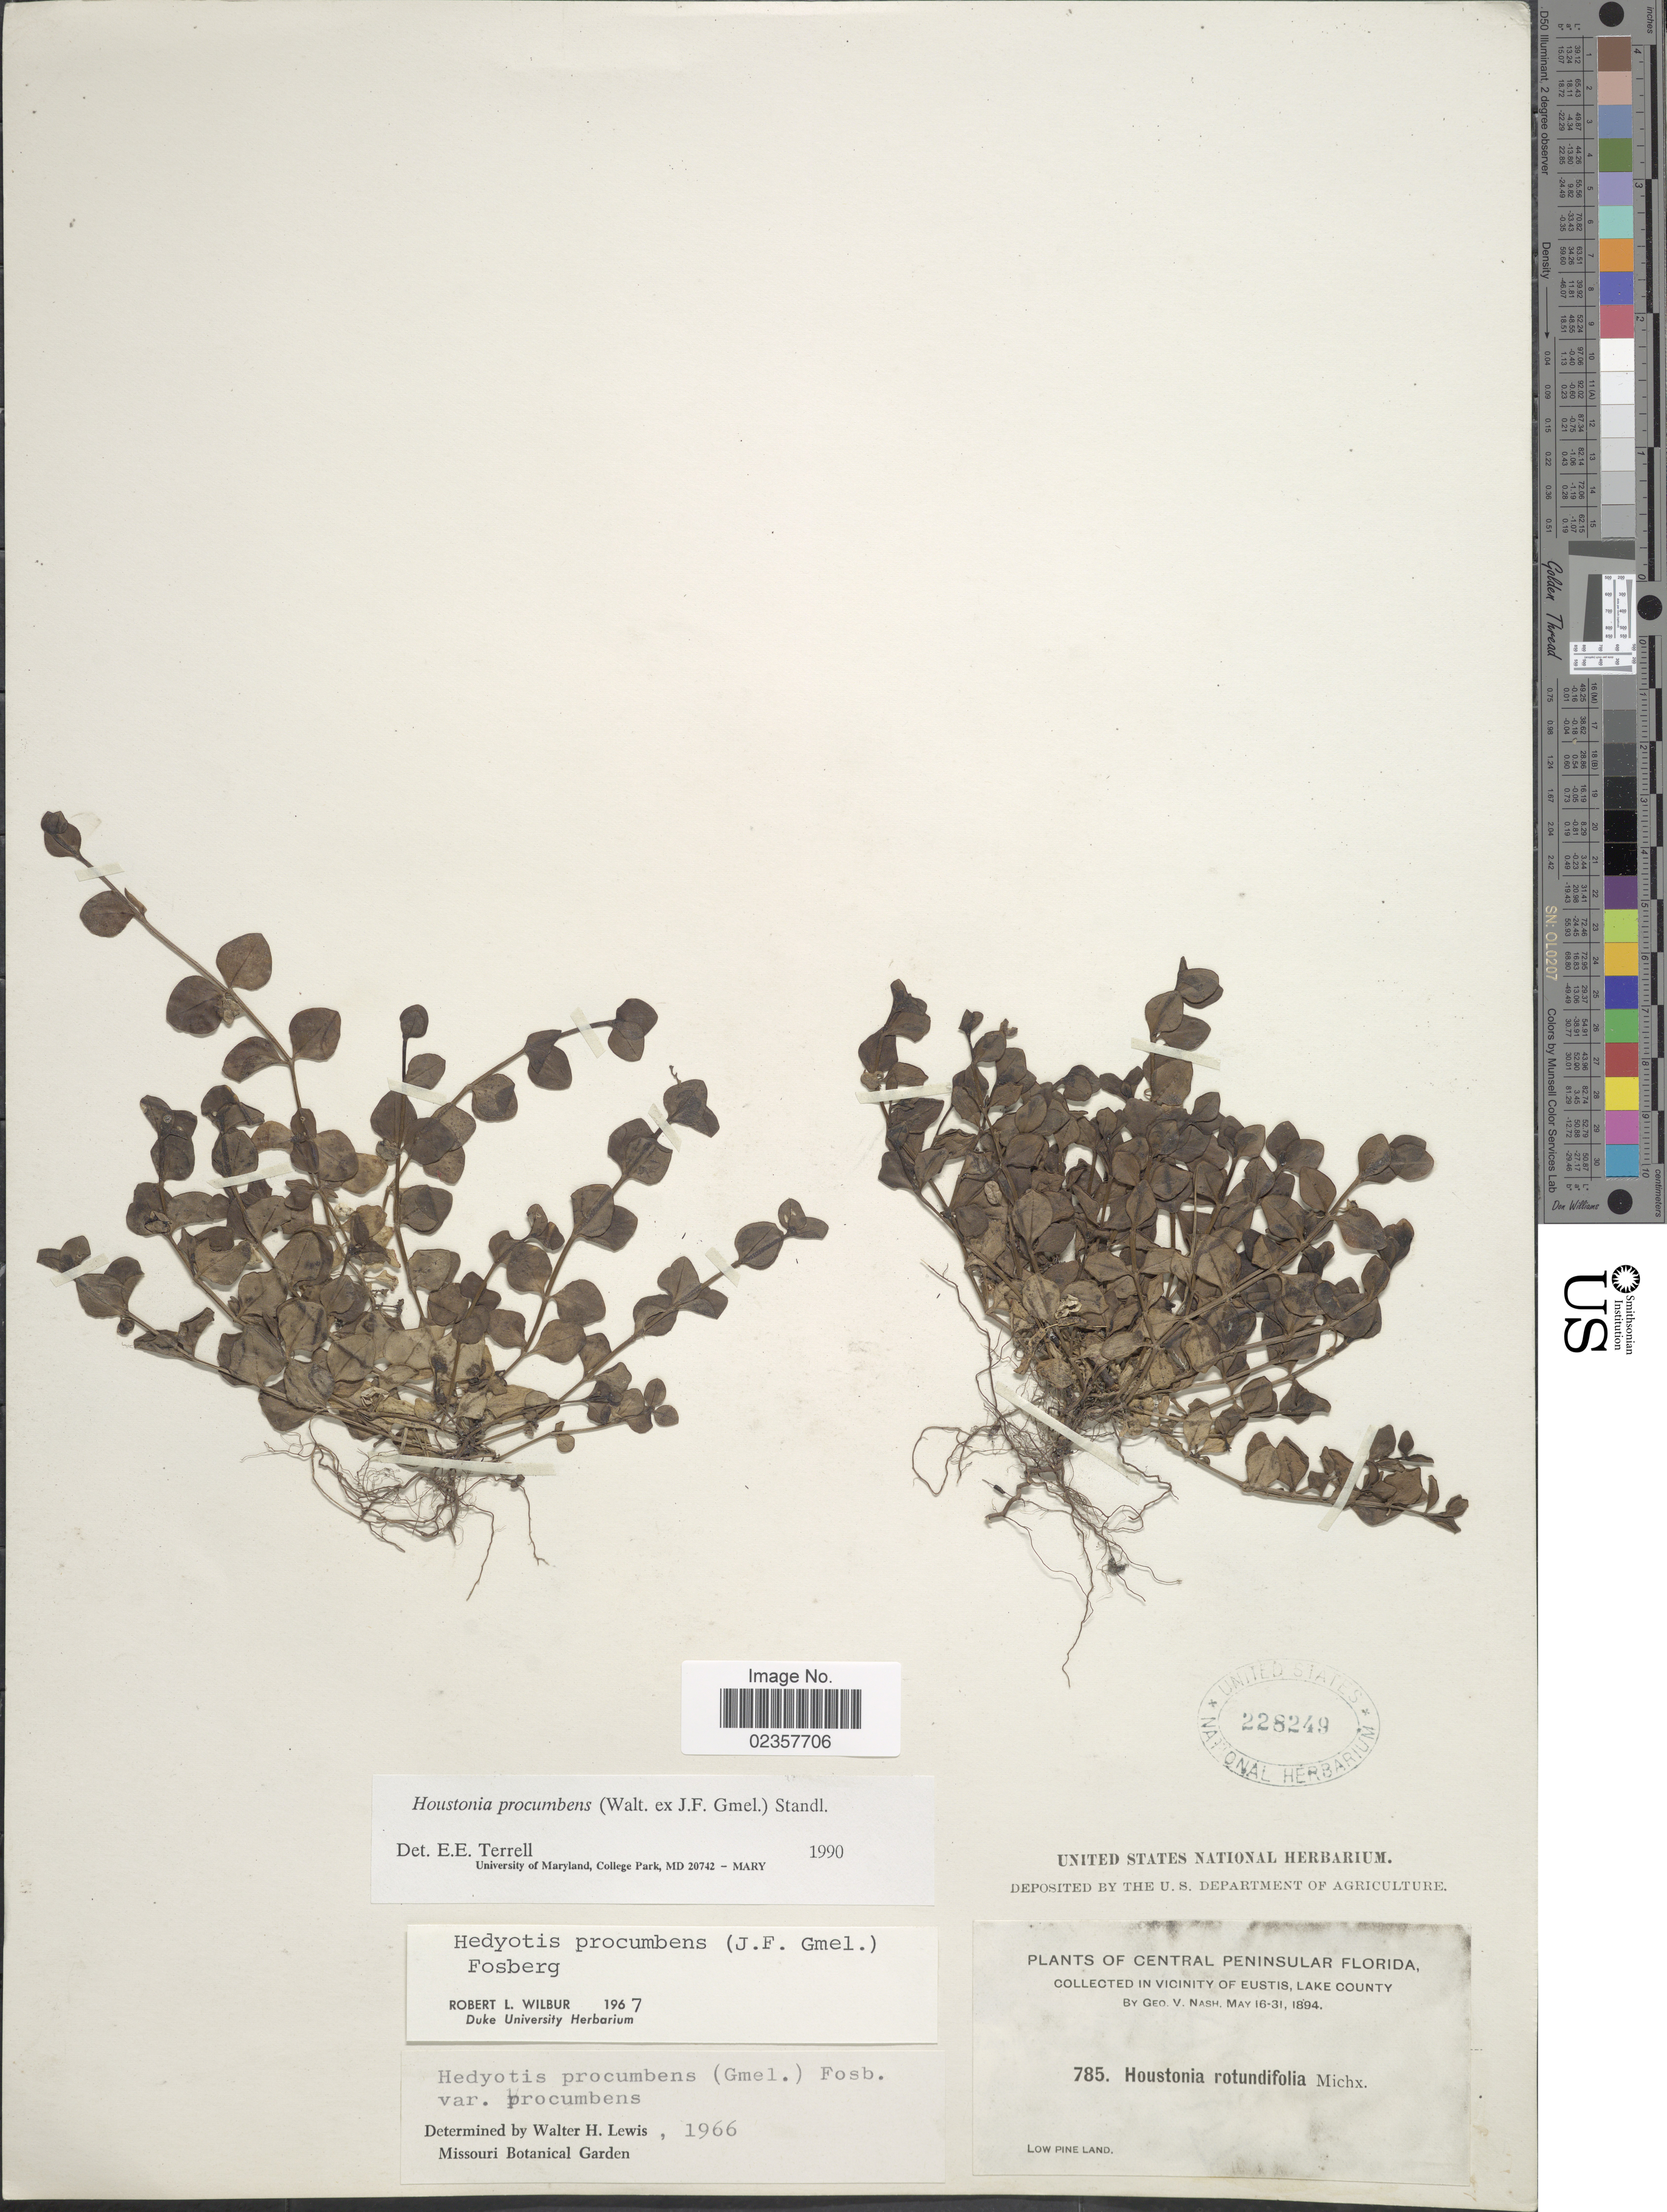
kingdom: Plantae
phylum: Tracheophyta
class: Magnoliopsida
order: Gentianales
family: Rubiaceae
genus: Houstonia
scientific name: Houstonia procumbens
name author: (Walter ex J.F. Gmel.) Standl.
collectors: G. V. Nash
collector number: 785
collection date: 1894-05-16/1894-05-31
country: United States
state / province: Florida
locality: Central Peninsular Florida. In vicinity of Eustis, Lake County. Low pine land.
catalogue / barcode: US 228249